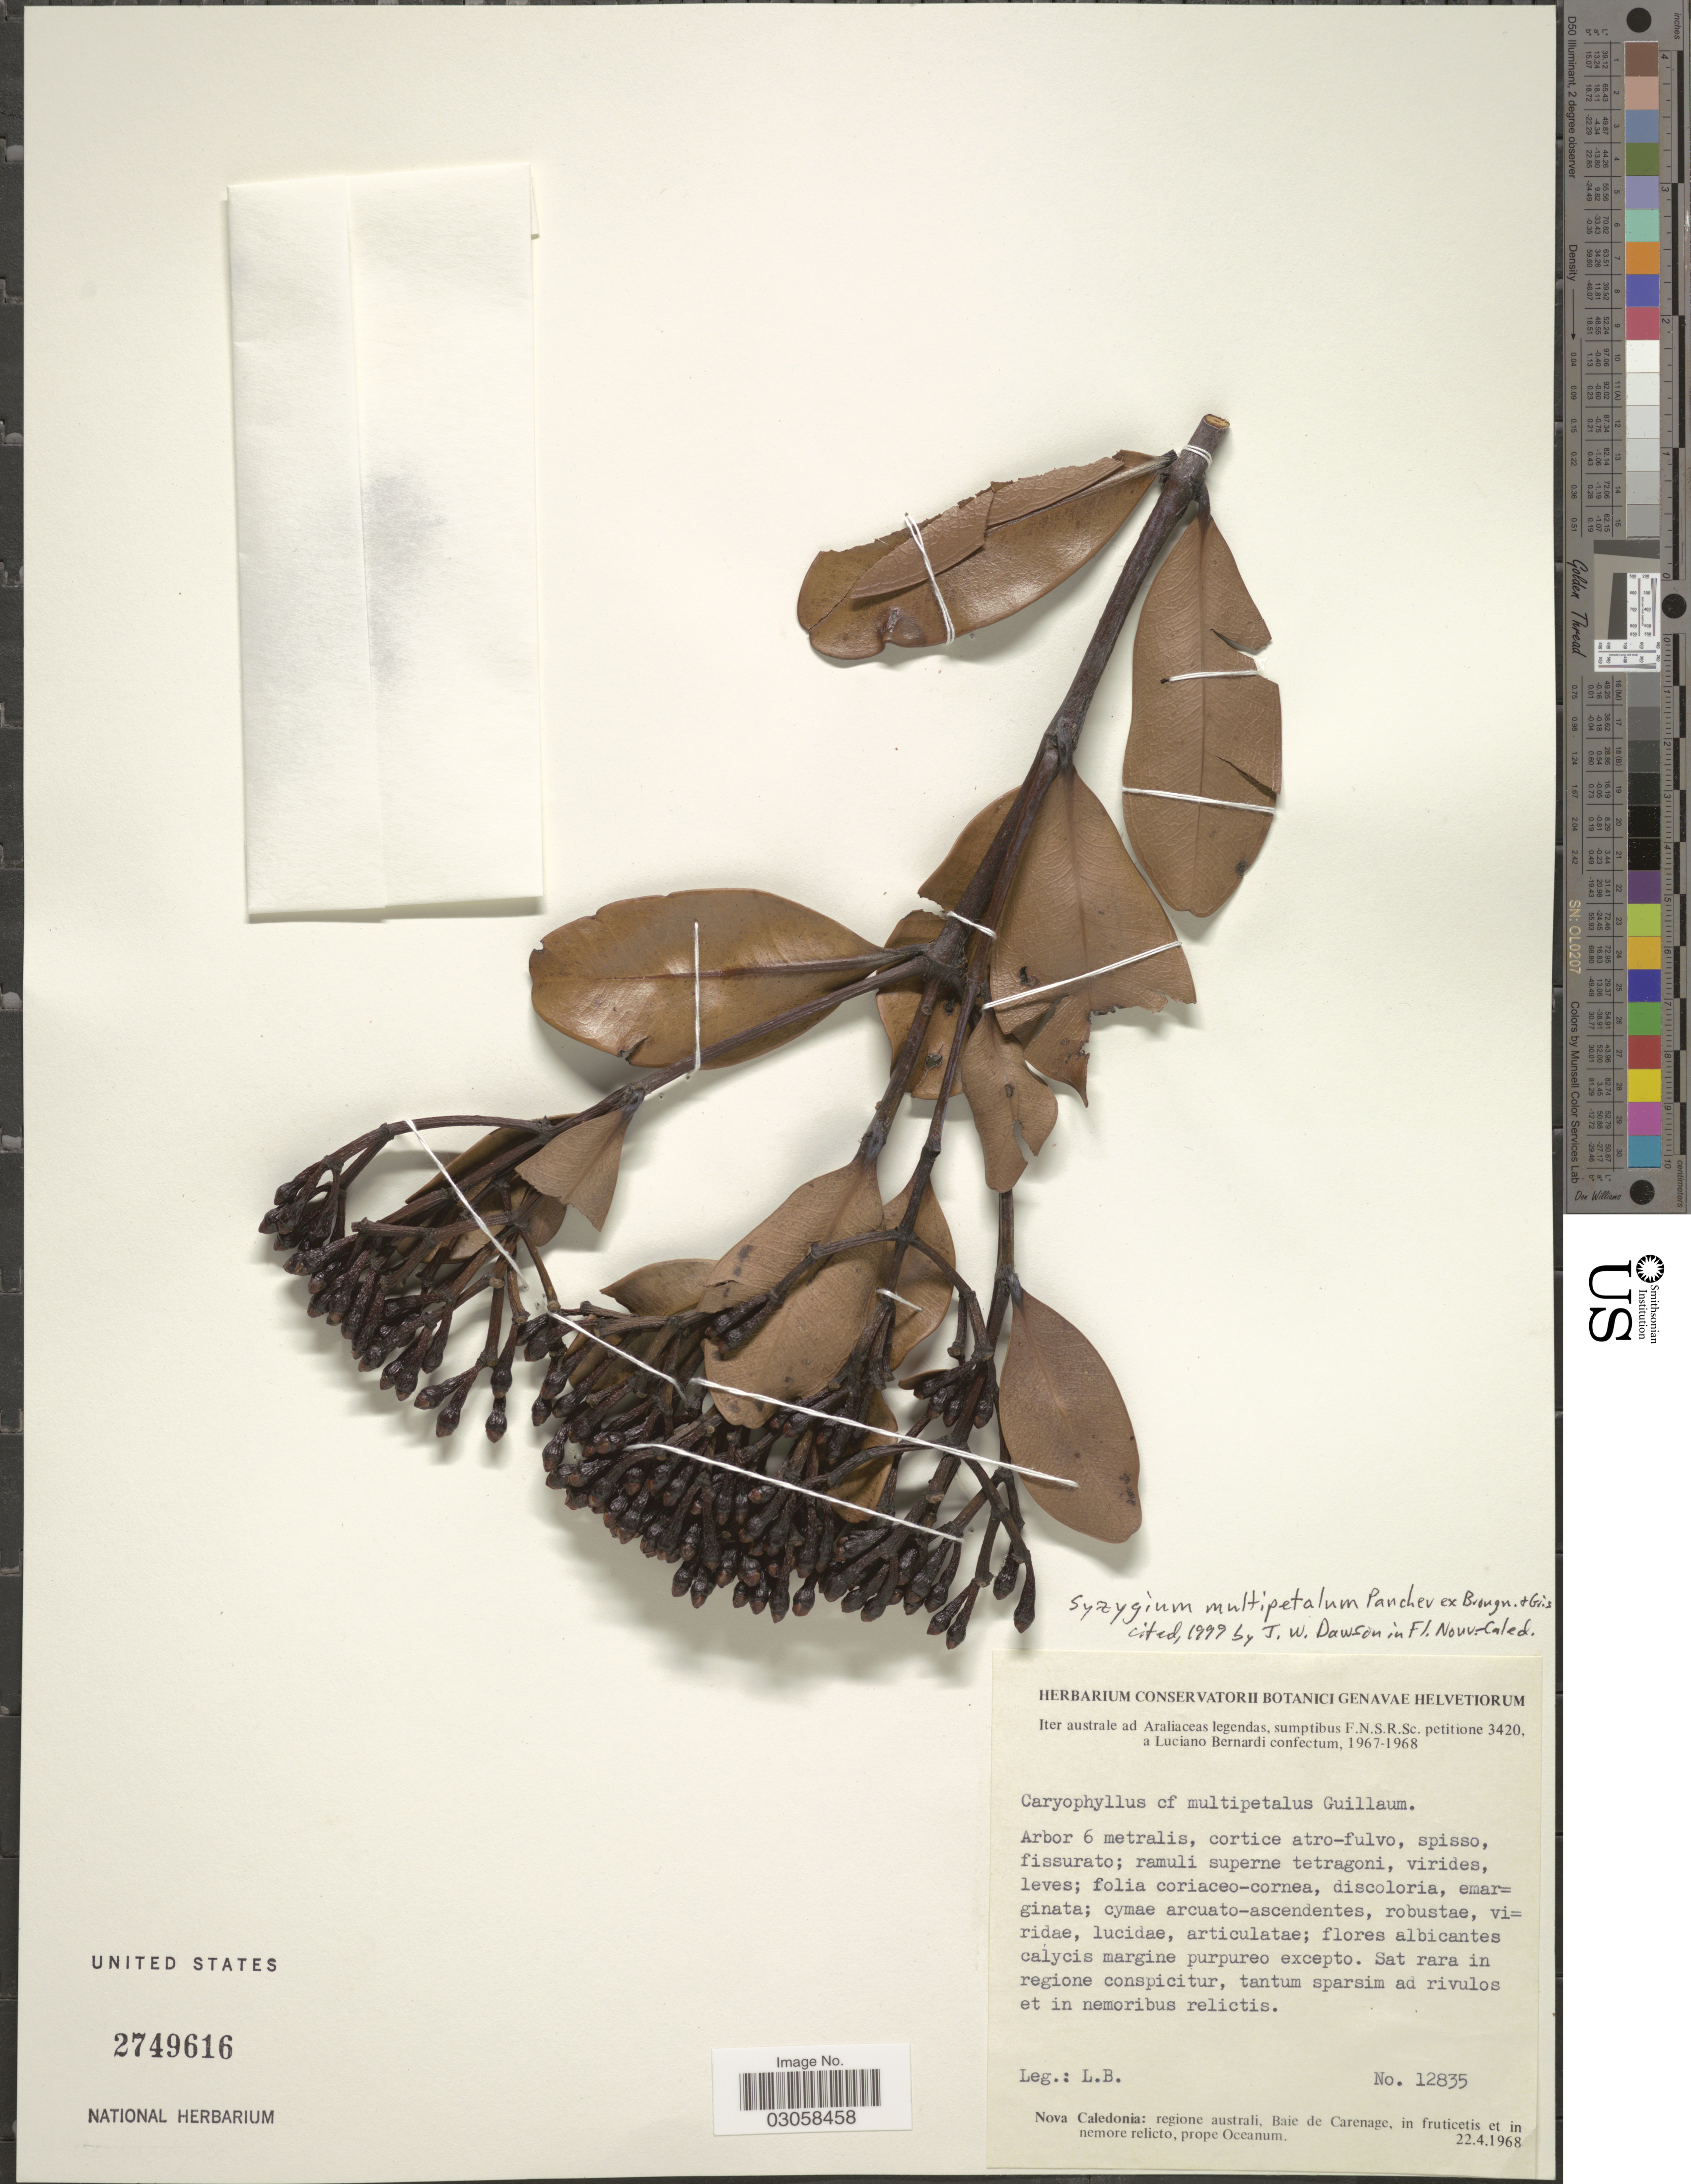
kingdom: Plantae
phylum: Tracheophyta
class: Magnoliopsida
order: Myrtales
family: Myrtaceae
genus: Syzygium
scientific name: Syzygium multipetalum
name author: Pancher ex Brongn. & Gris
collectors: L. Bernardi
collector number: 12835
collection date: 1968-04-22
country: New Caledonia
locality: Nova Caledonia: regione australi, Baie de Carenage, in fruticetis et in nemore relicto, prope Oceanum.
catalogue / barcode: US 2749616